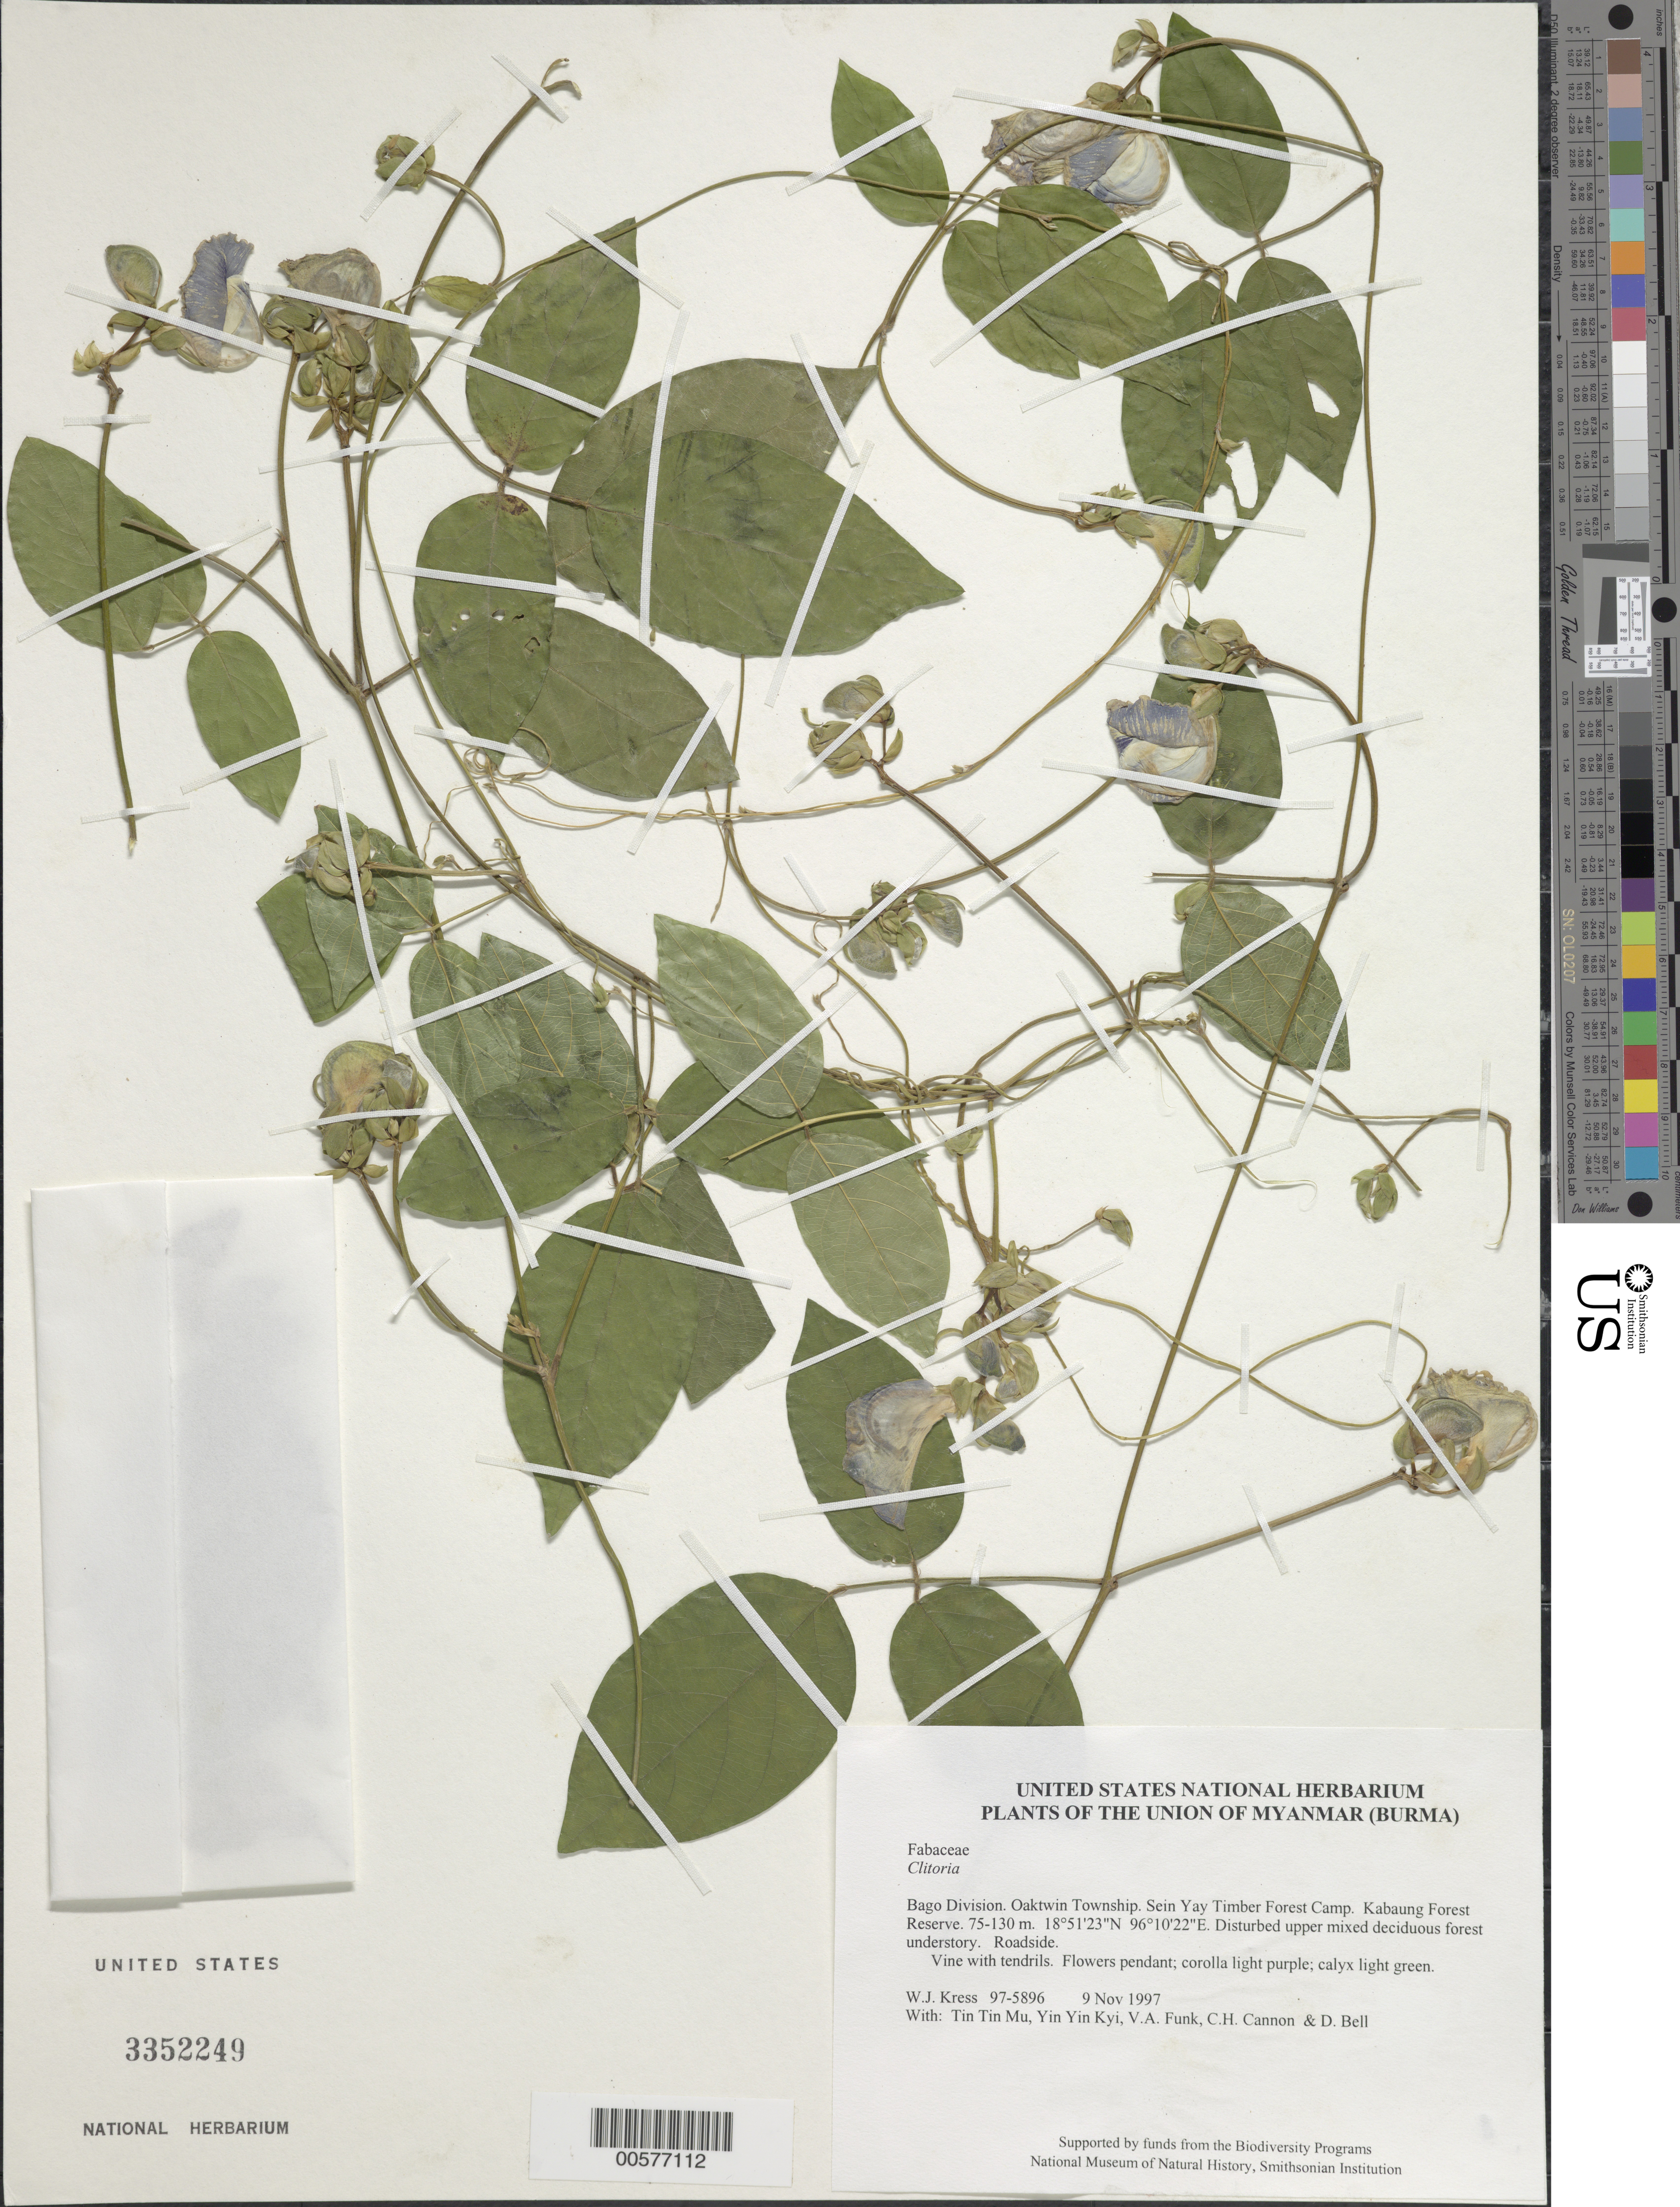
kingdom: Plantae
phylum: Tracheophyta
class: Magnoliopsida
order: Fabales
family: Fabaceae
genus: Clitoria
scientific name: Clitoria sp.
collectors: W. J. Kress, Tin Tin Mu, Yin Yin Kyi, V. Funk, C. H. Cannon & D. A. Bell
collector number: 97-5896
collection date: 1997-11-09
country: Myanmar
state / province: Bago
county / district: Oaktwin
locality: Sein Yay Timber Forest Camp. Kabaung Forest Reserve.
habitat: Disturbed upper mixed deciduous forest understory. Roadside.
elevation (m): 75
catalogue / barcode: US 3352249